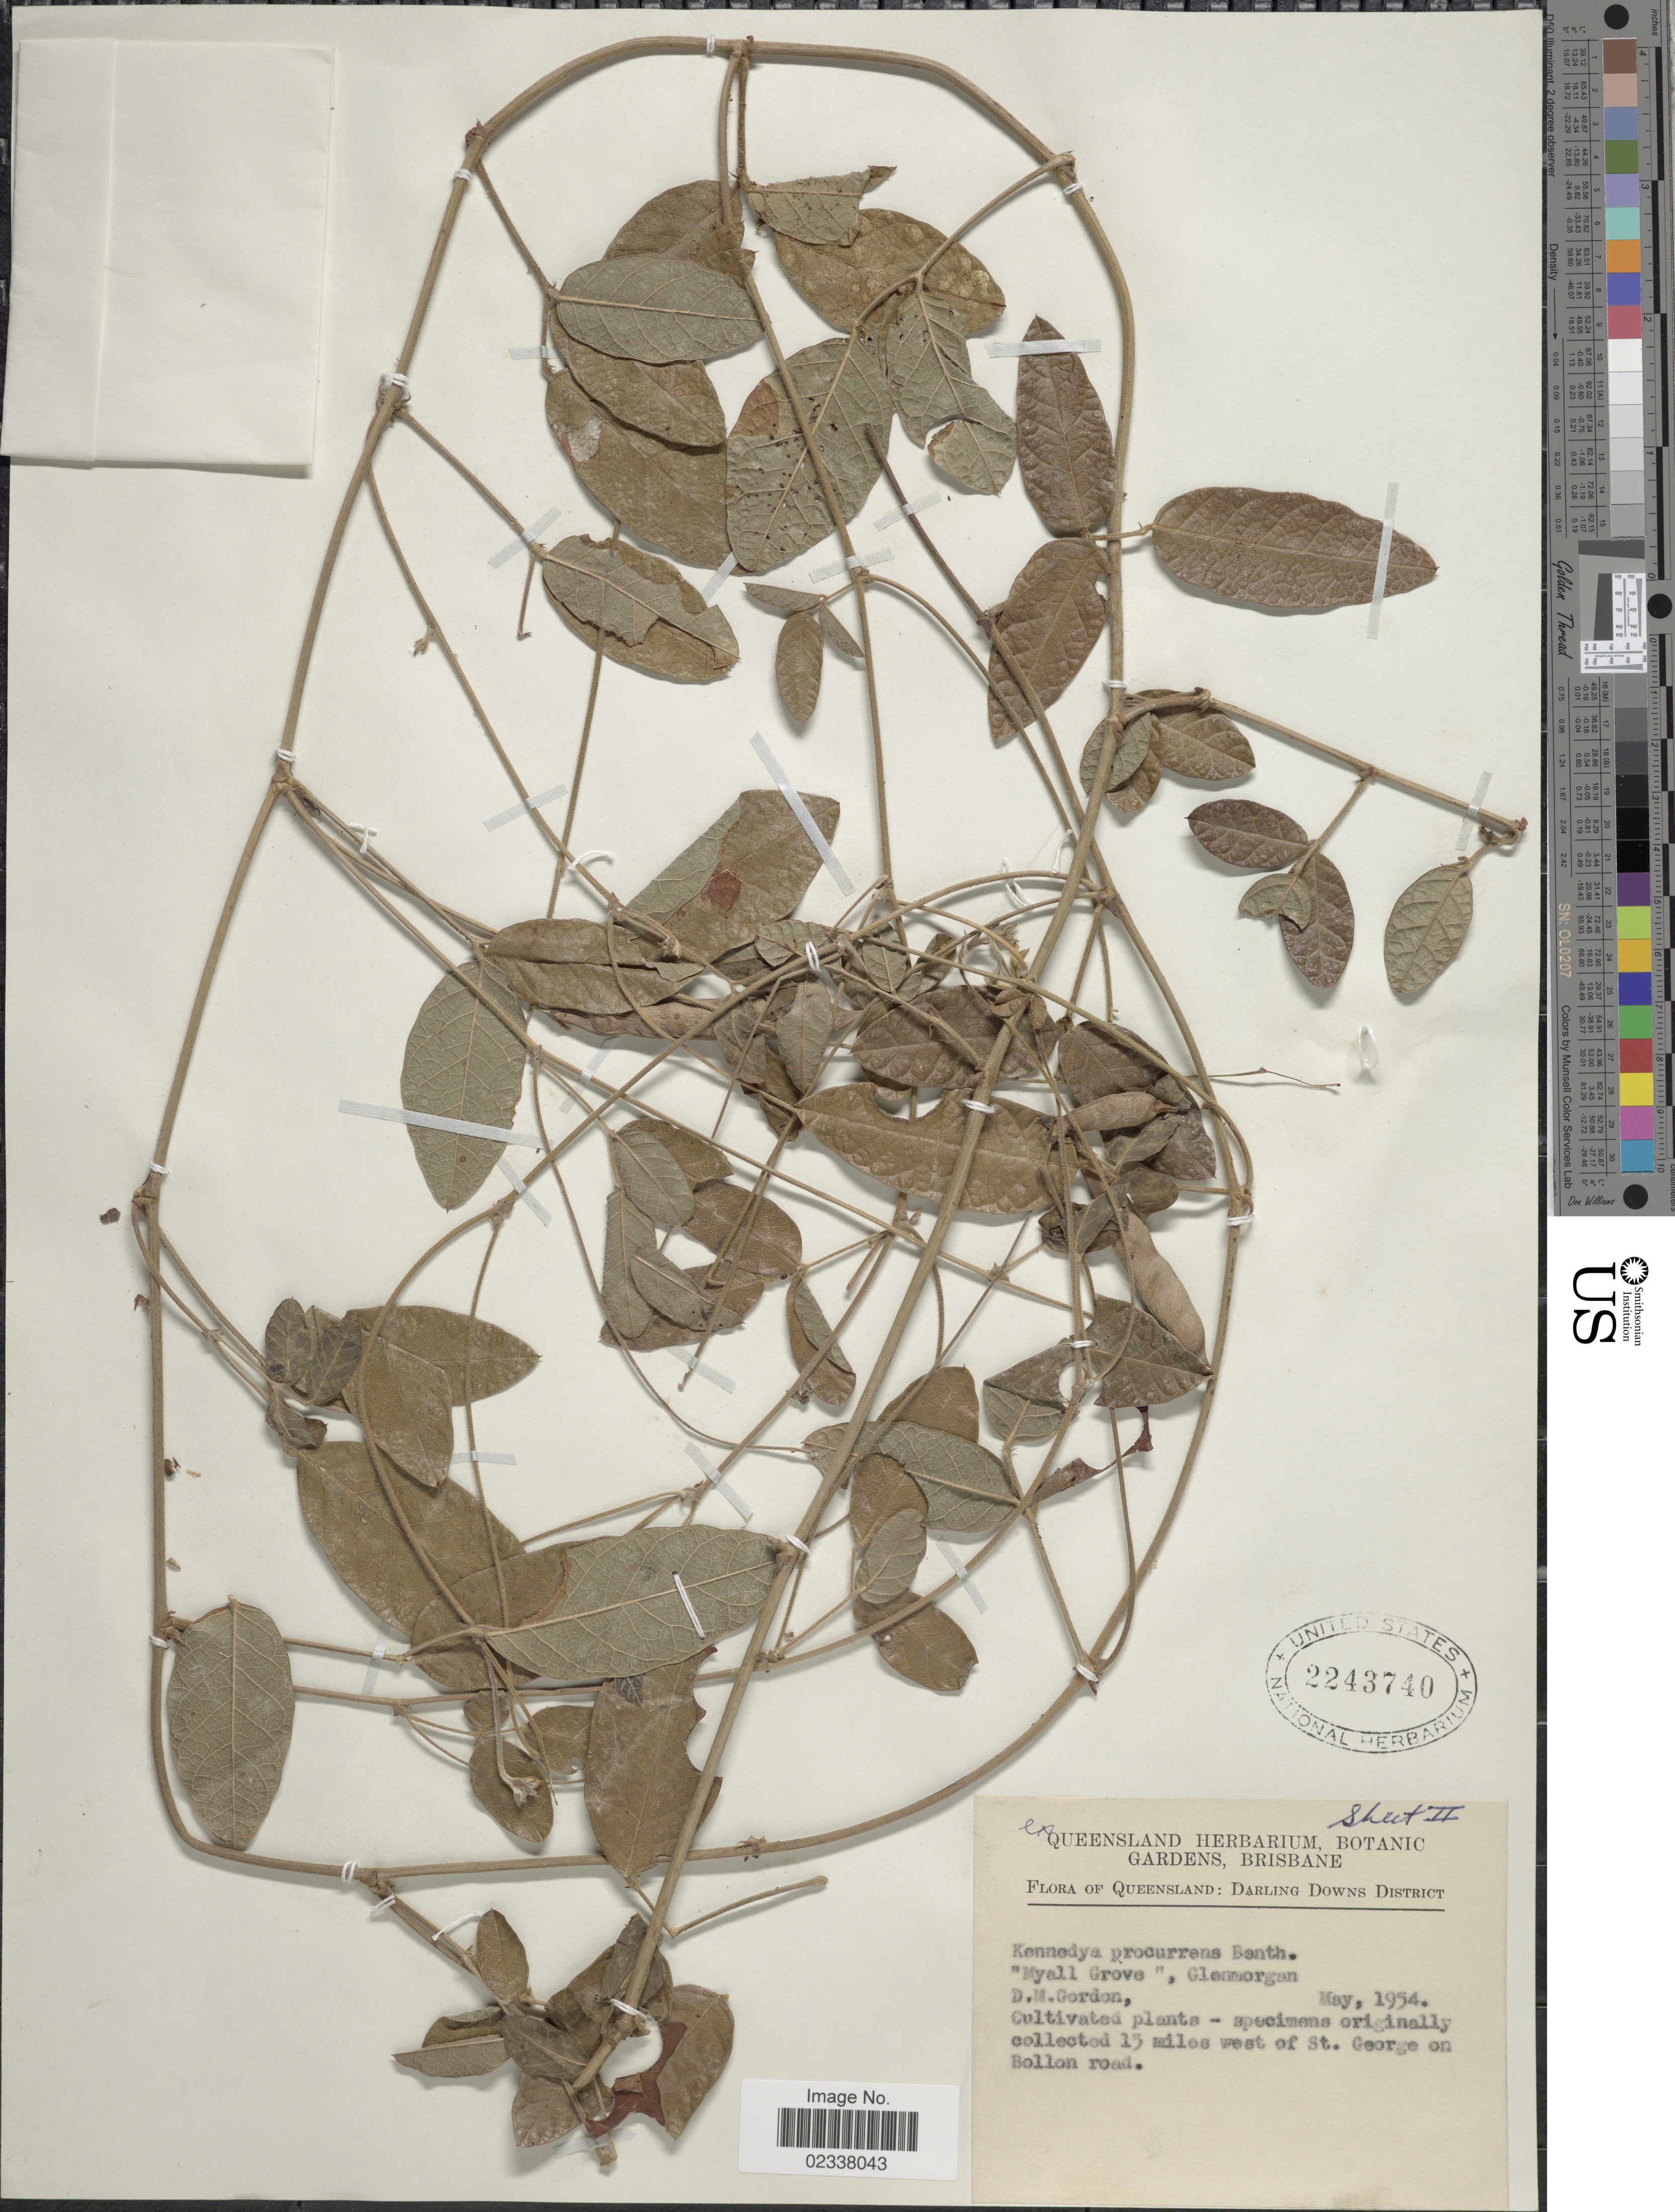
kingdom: Plantae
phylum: Tracheophyta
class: Magnoliopsida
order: Fabales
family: Fabaceae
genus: Kennedia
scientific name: Kennedia procurrens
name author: Benth.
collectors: D. Gordon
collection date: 1954-05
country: Australia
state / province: Queensland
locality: Darling Downs District, 15 miles west of St George on Bollon road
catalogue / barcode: US 2243740